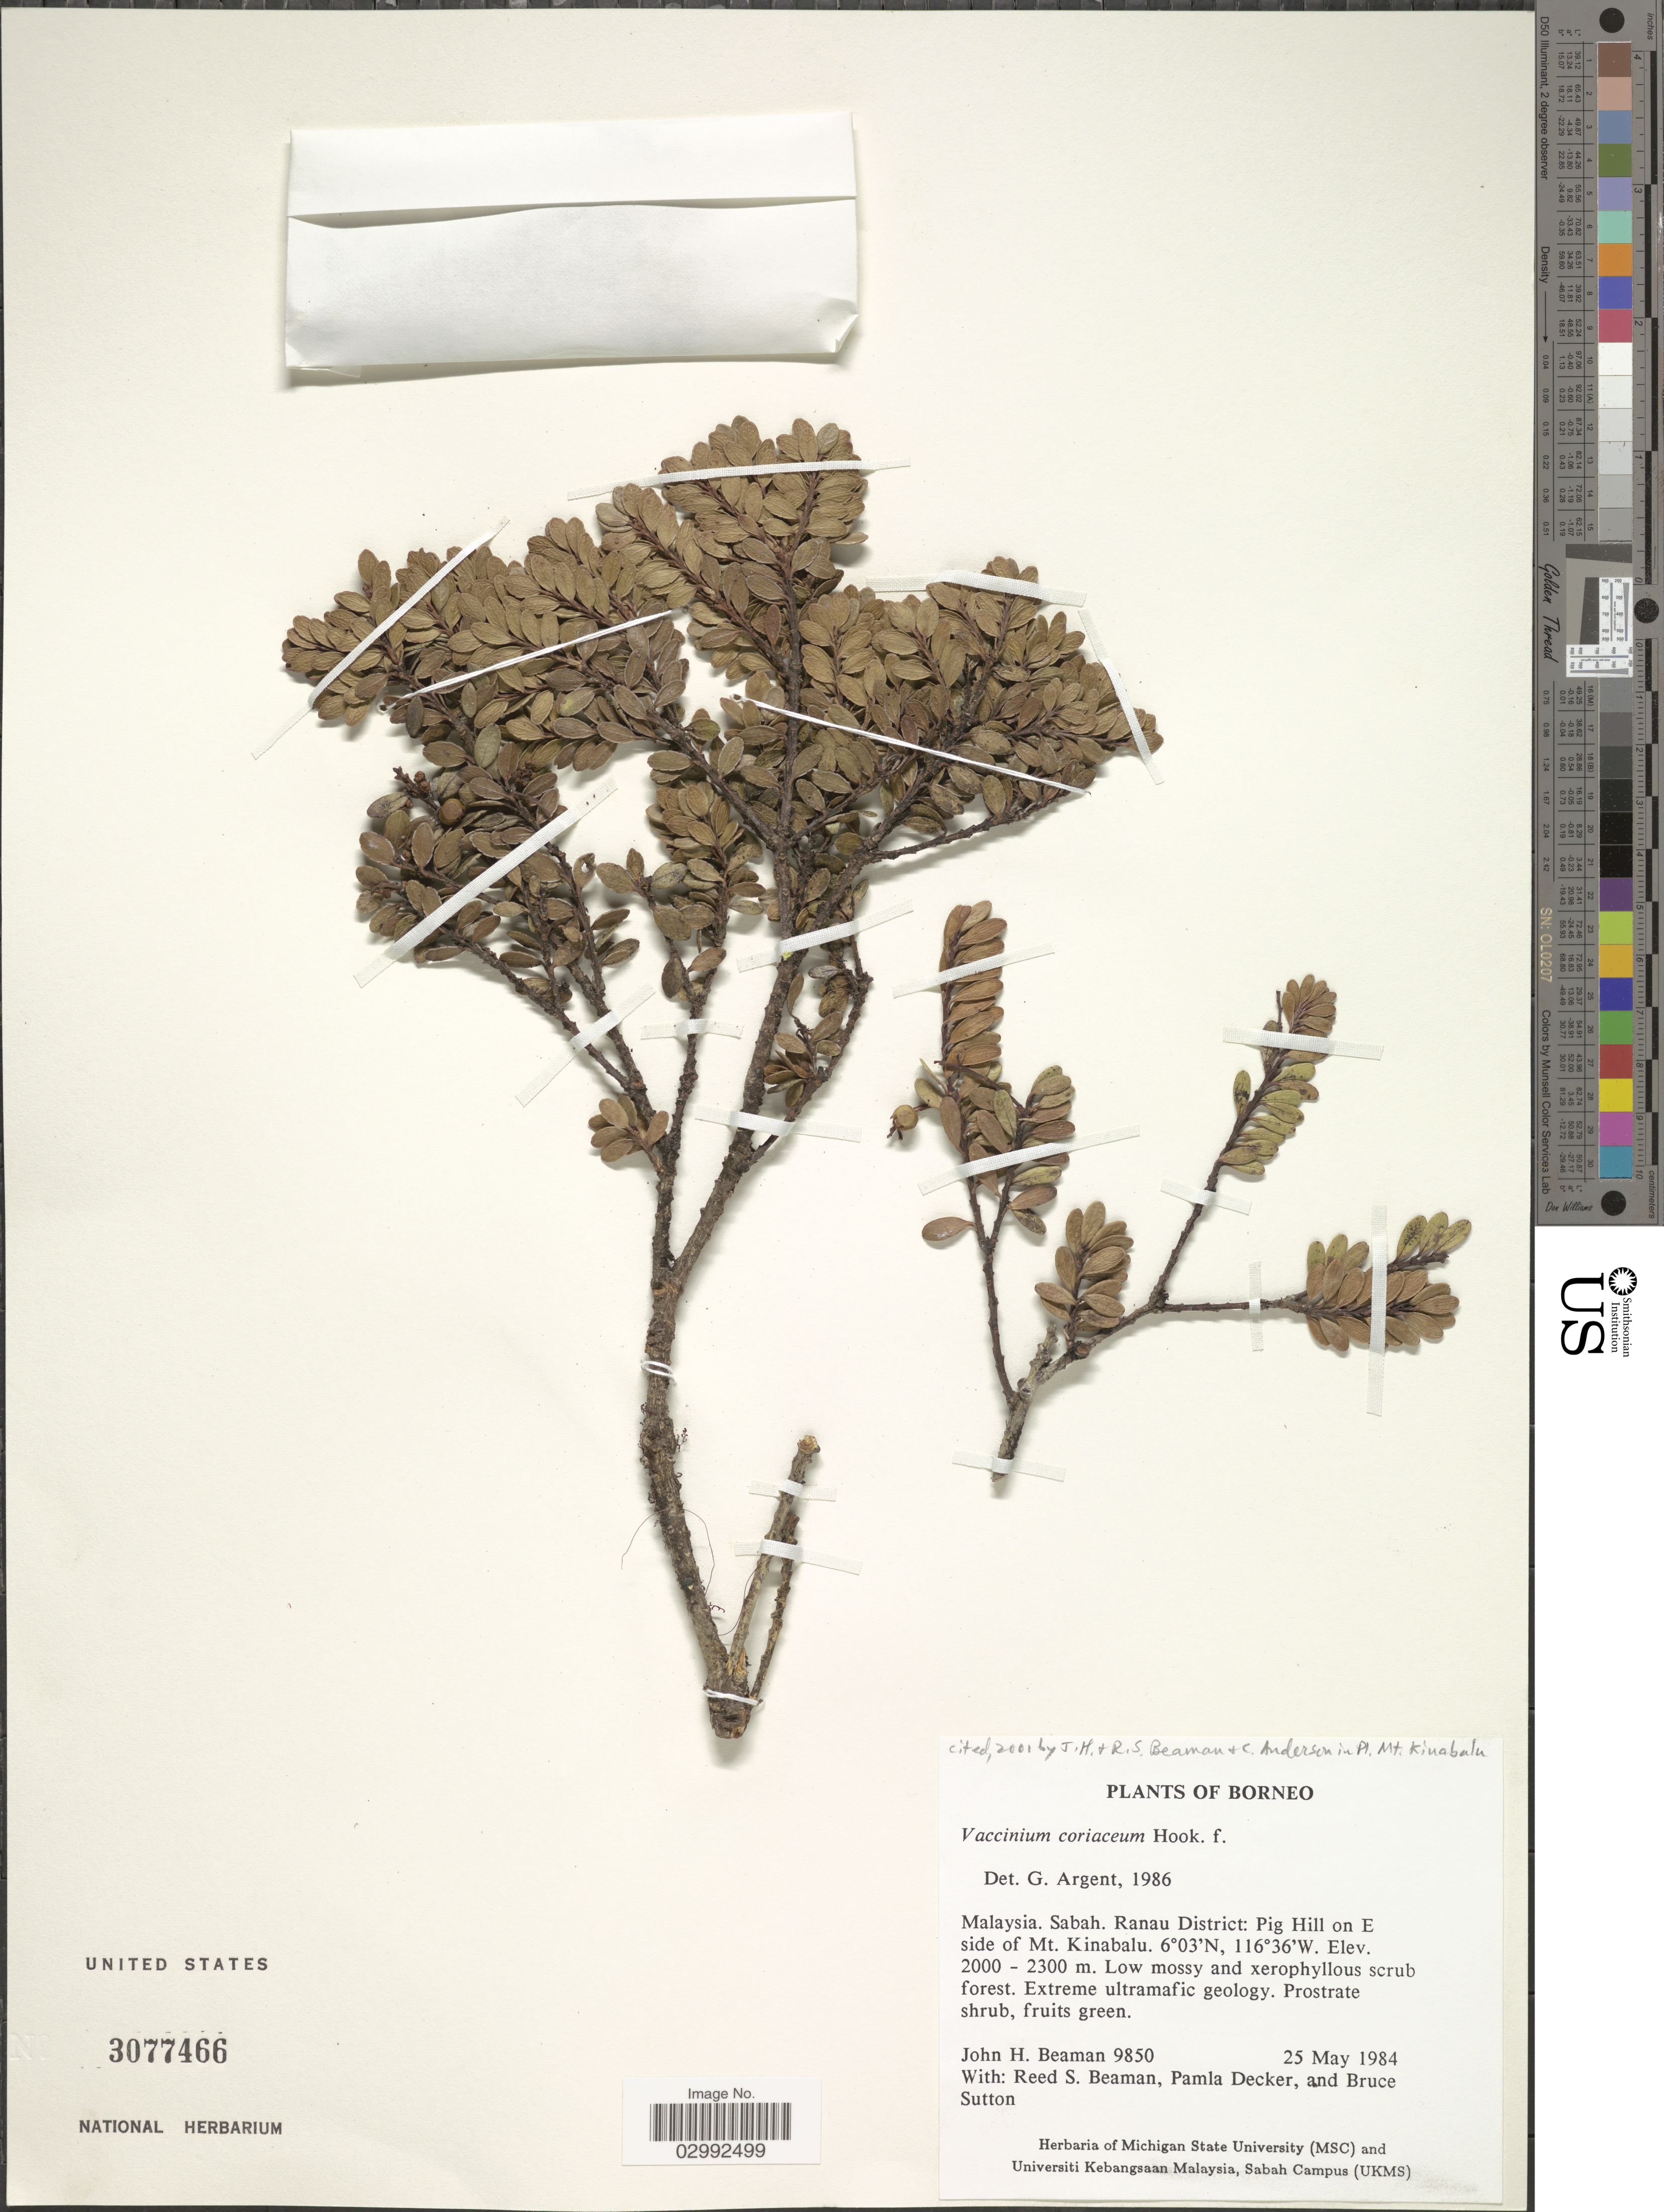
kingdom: Plantae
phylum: Tracheophyta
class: Magnoliopsida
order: Ericales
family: Ericaceae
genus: Vaccinium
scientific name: Vaccinium coriaceum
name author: Hook. f.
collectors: J. H. Beaman, R. S. Beaman, P. Decker & B. Sutton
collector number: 9850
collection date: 1984-05-25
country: Malaysia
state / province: Sabah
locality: Ranau District: Pig Hill on E side of Mt. Kinabalu.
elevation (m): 2000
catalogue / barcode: US 3077466